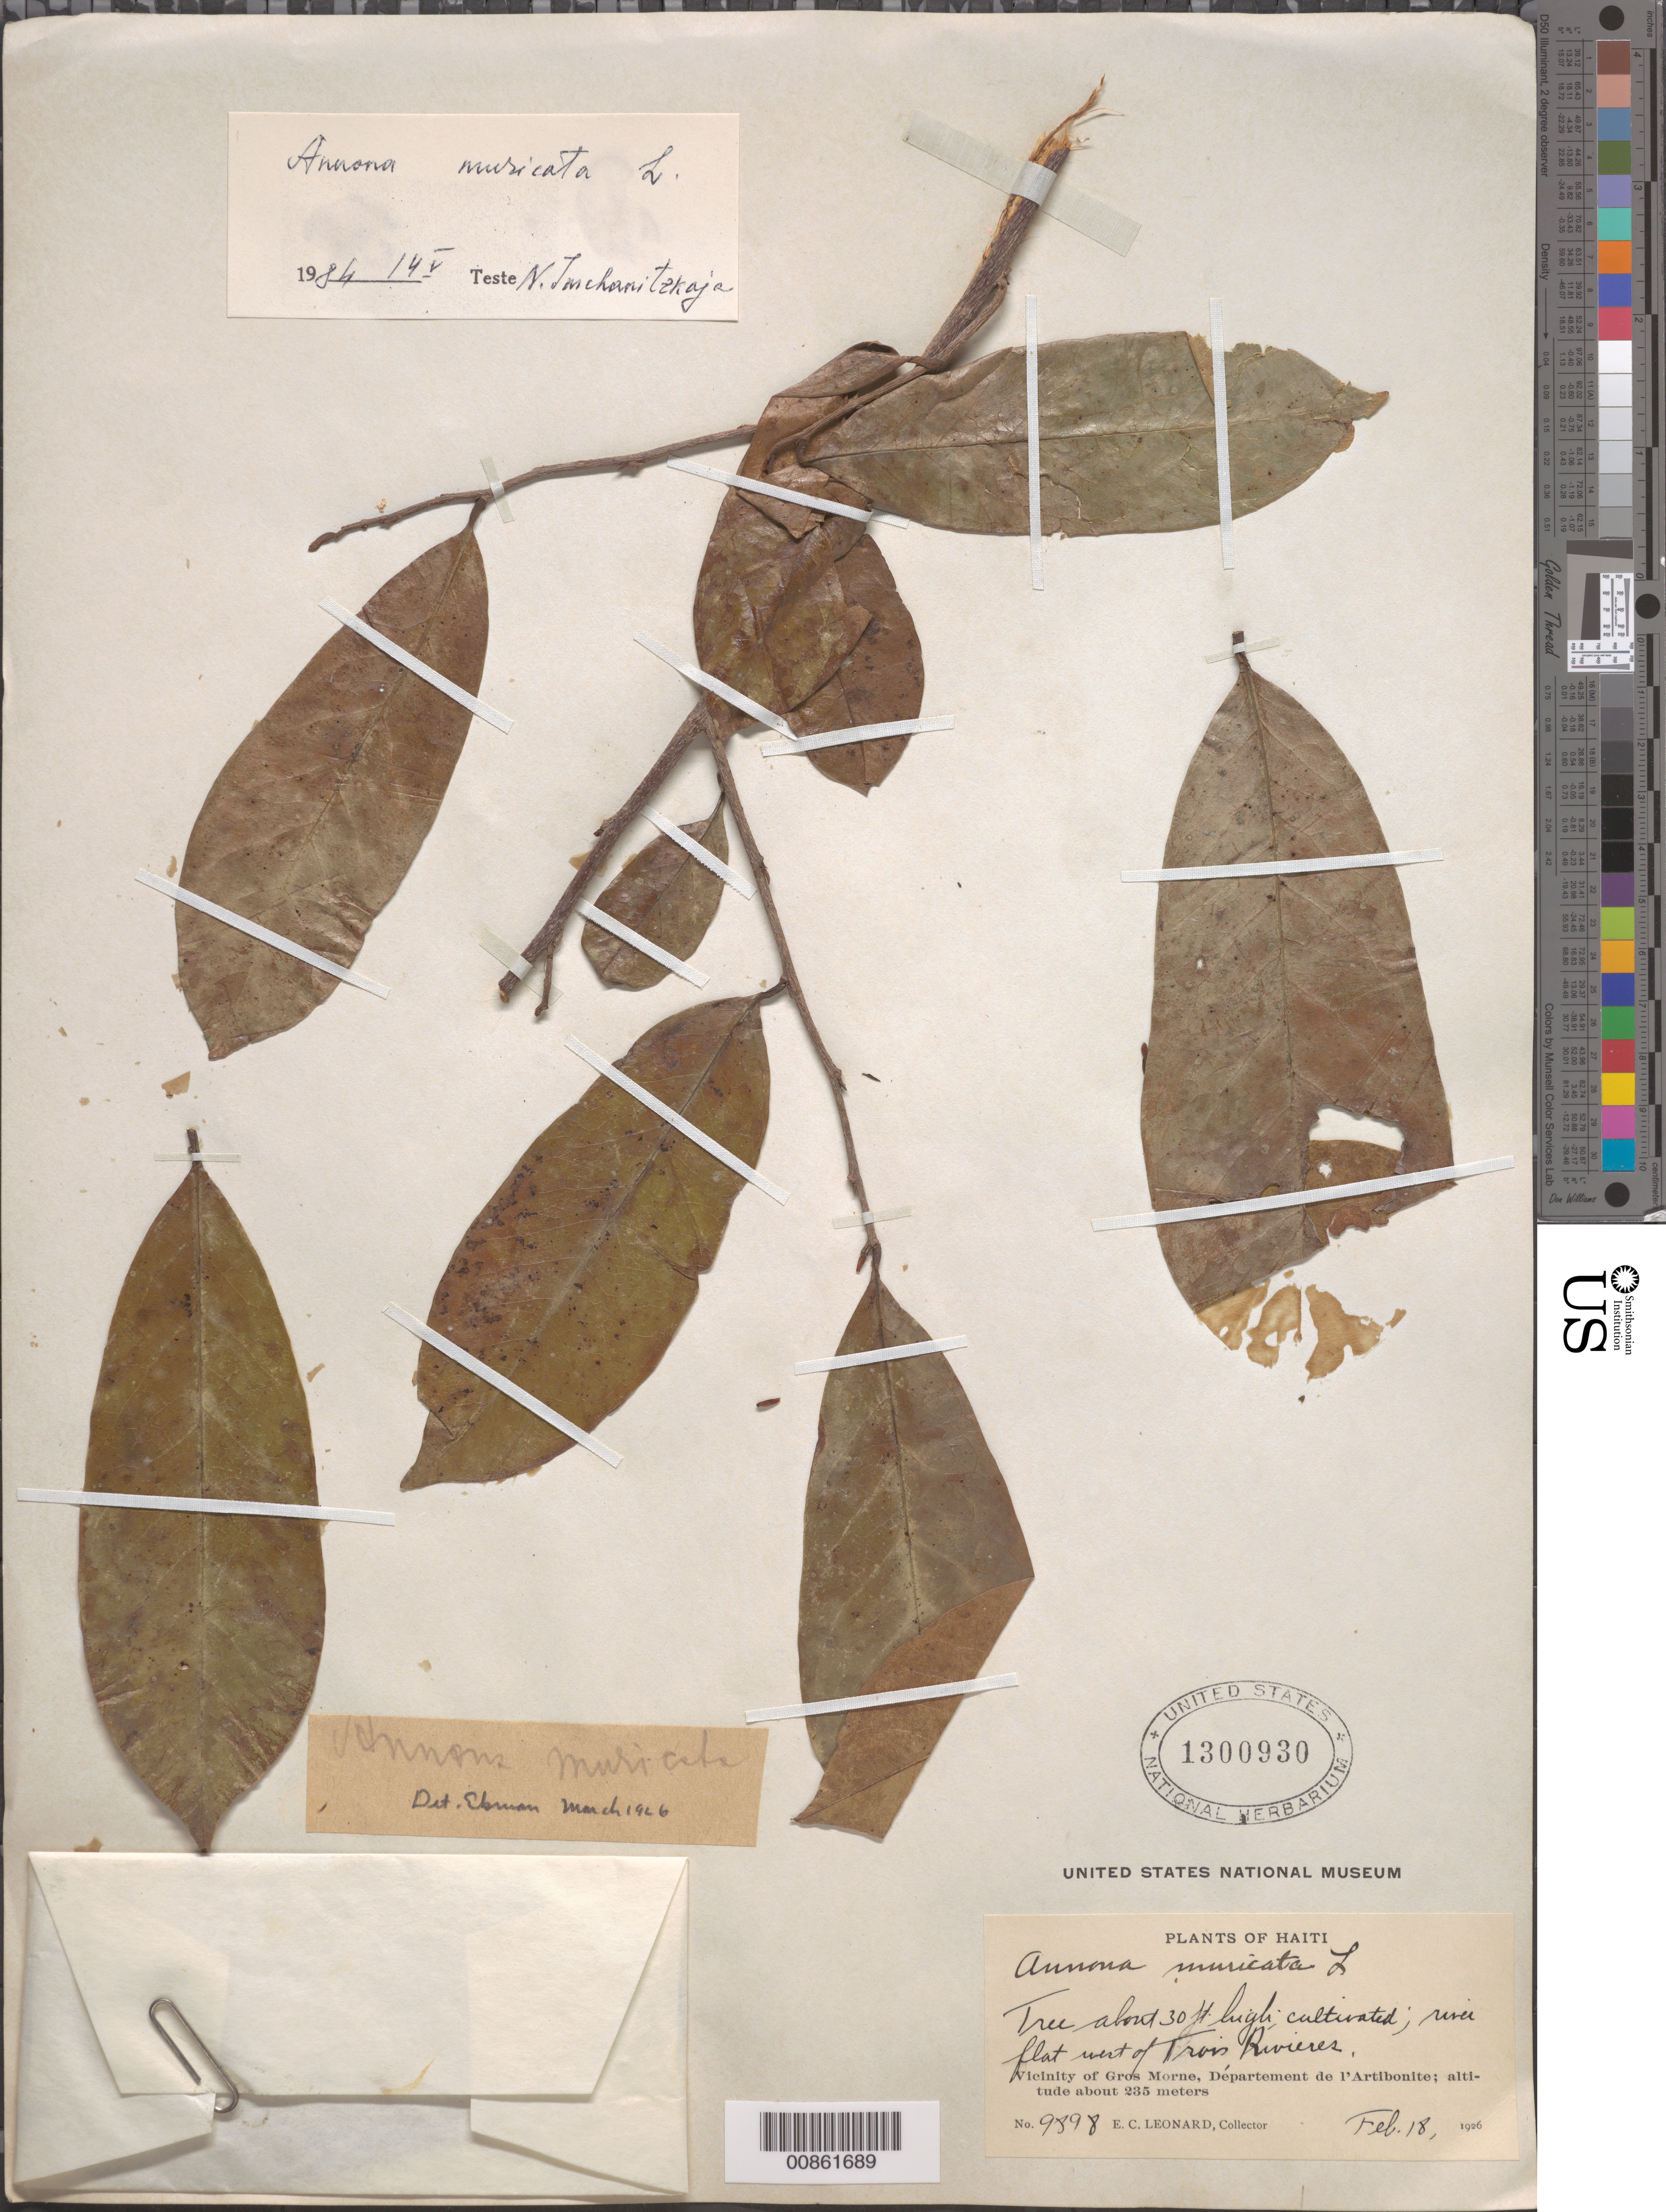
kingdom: Plantae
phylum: Tracheophyta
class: Magnoliopsida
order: Magnoliales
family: Annonaceae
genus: Annona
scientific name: Annona muricata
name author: L.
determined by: Imchanitzkaja, N.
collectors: E. C. Leonard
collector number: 9898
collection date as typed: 18 Feb 1926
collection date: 1926-02-18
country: Haiti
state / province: Artibonite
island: Hispaniola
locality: Vicinity of Gros Morne, river flat west of Trois Rivières.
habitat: River flat.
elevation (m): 235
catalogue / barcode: US 1300930